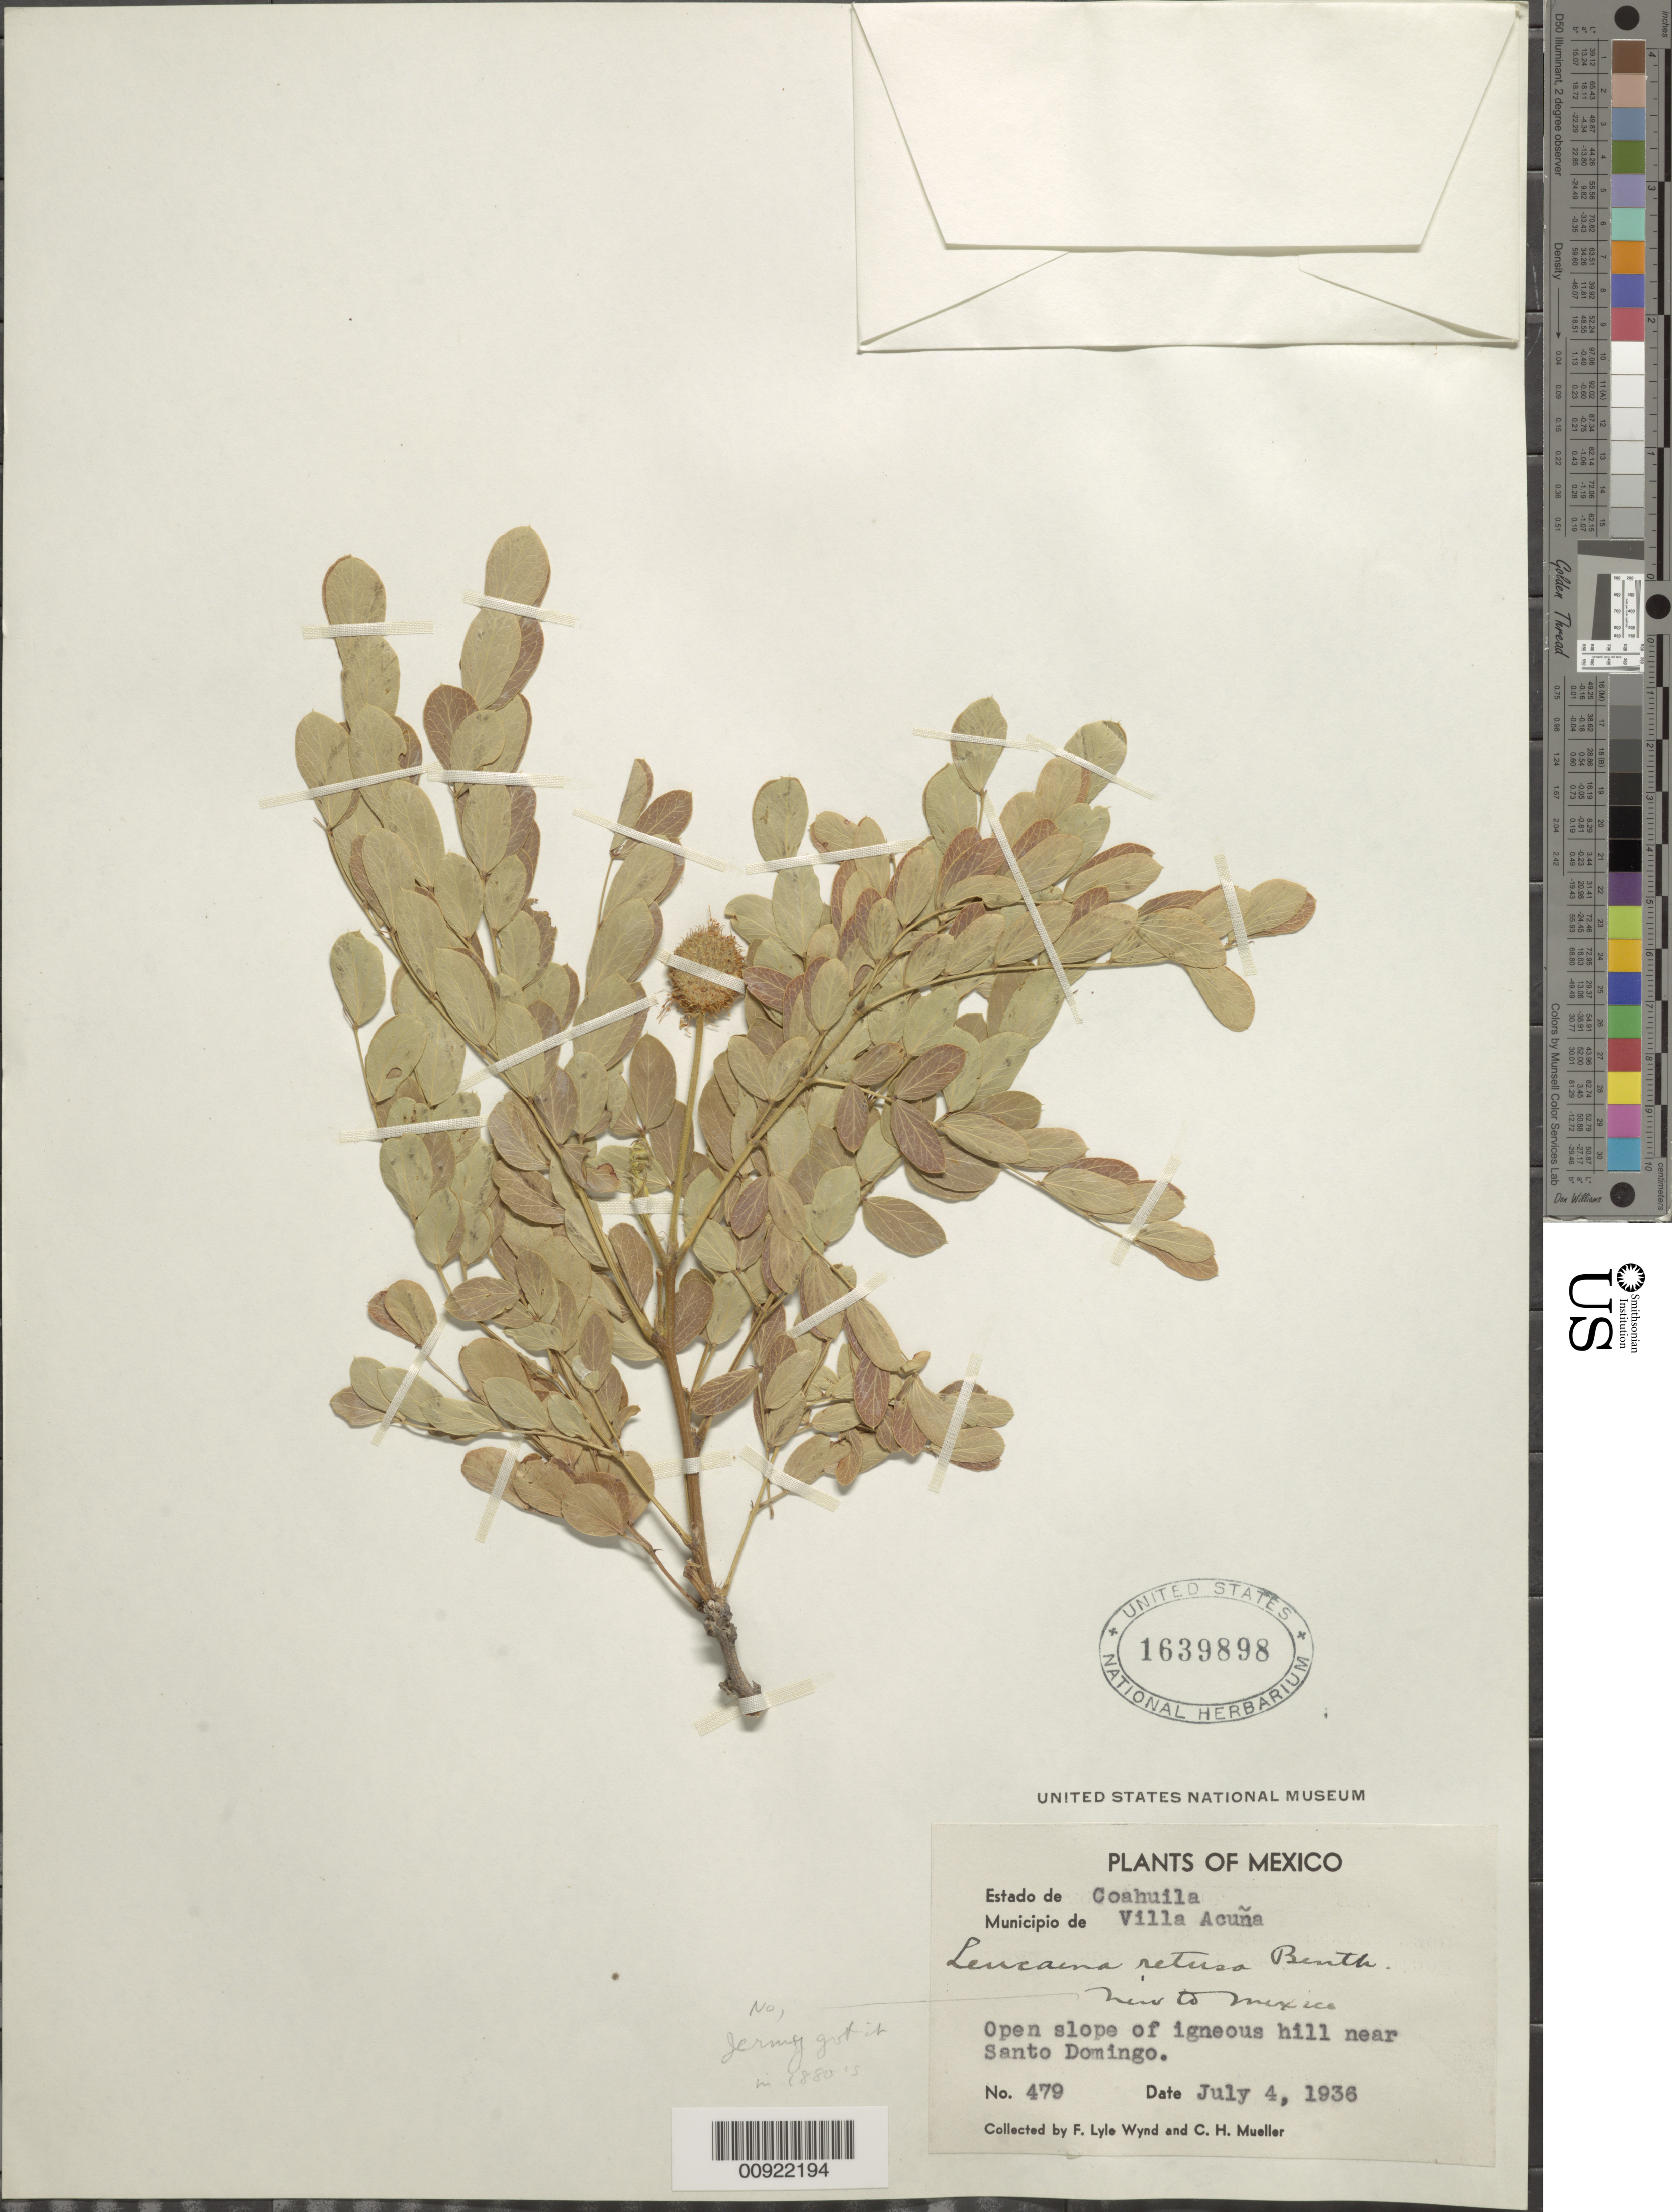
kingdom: Plantae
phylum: Tracheophyta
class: Magnoliopsida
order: Fabales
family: Fabaceae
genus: Leucaena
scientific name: Leucaena retusa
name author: Benth. in A. Gray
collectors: F. L. Wynd & C. H. Mueller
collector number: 479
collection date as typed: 04 Jul 1936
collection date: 1936-07-04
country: Mexico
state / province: Coahuila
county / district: Acuña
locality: Estado de Coahuila: Municipio de Villa Acuña: near Santo Domingo.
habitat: Open slope of igneous hill.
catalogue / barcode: US 1639898